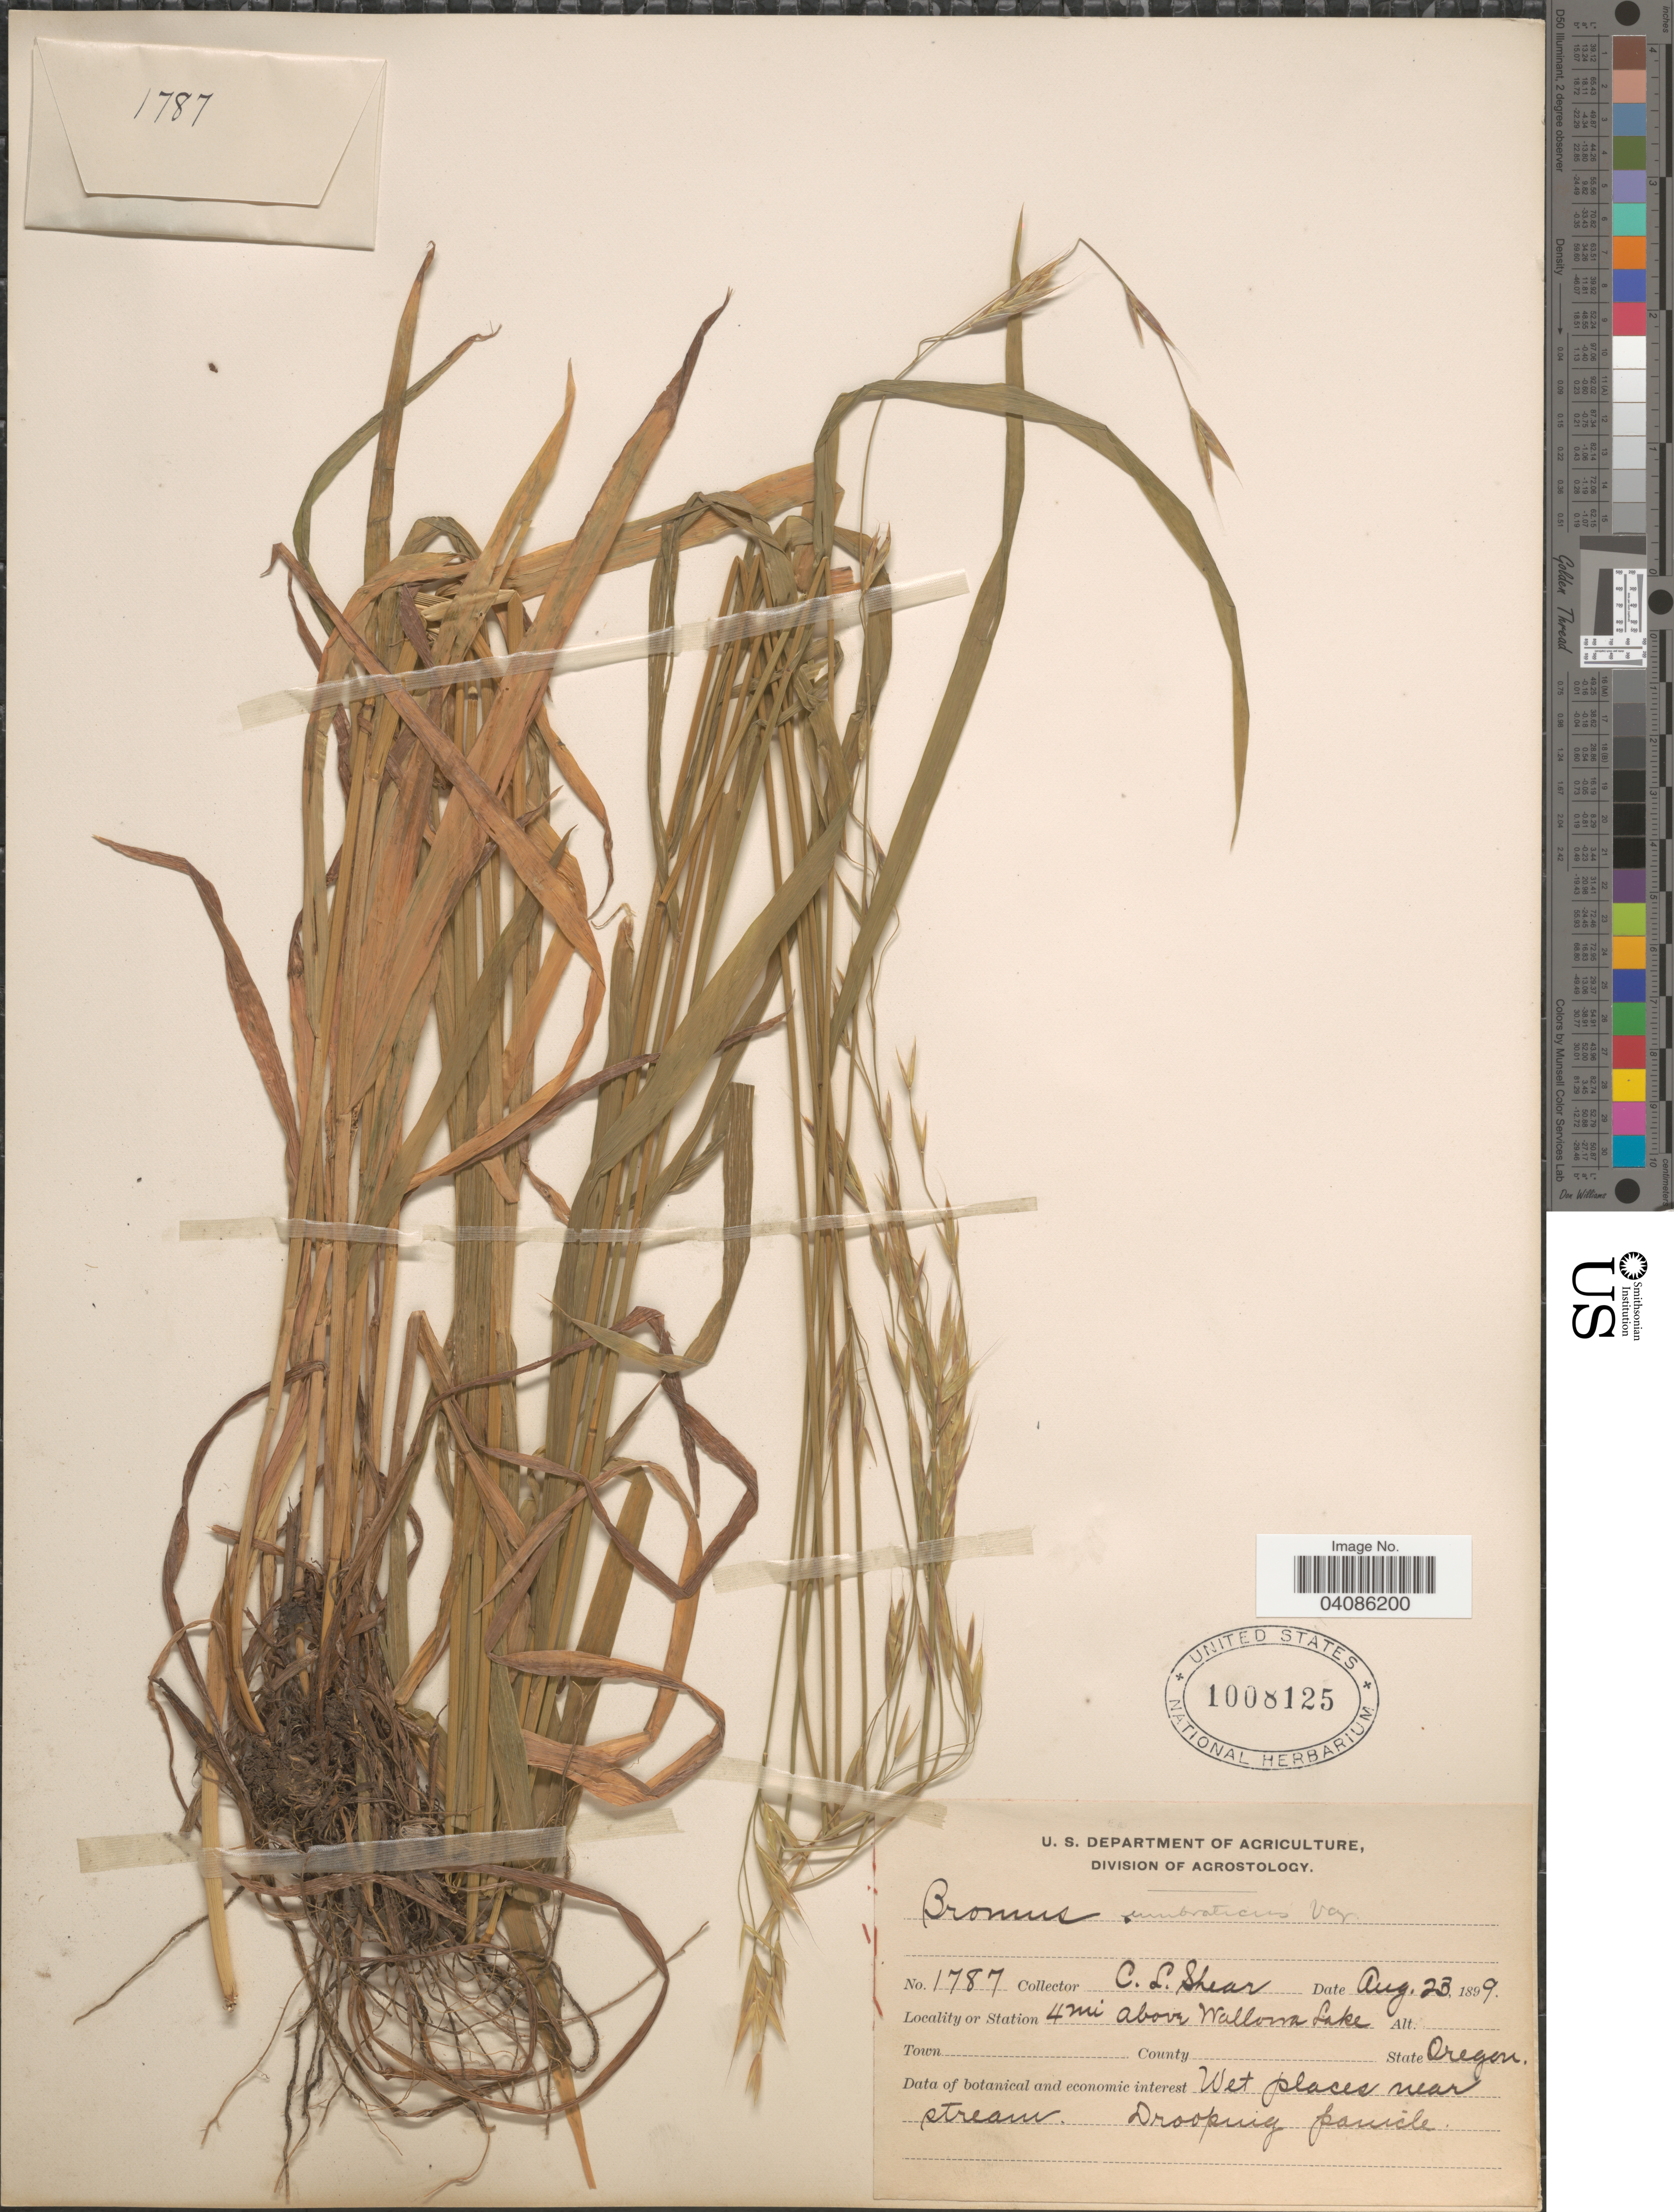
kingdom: Plantae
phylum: Tracheophyta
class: Liliopsida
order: Poales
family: Poaceae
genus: Bromus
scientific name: Bromus texensis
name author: (Shear) Hitchc.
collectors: C. L. Shear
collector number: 1787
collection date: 1899-08-23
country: United States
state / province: Oregon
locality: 4 mi above Wallowa Lake.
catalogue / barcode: US 1008125